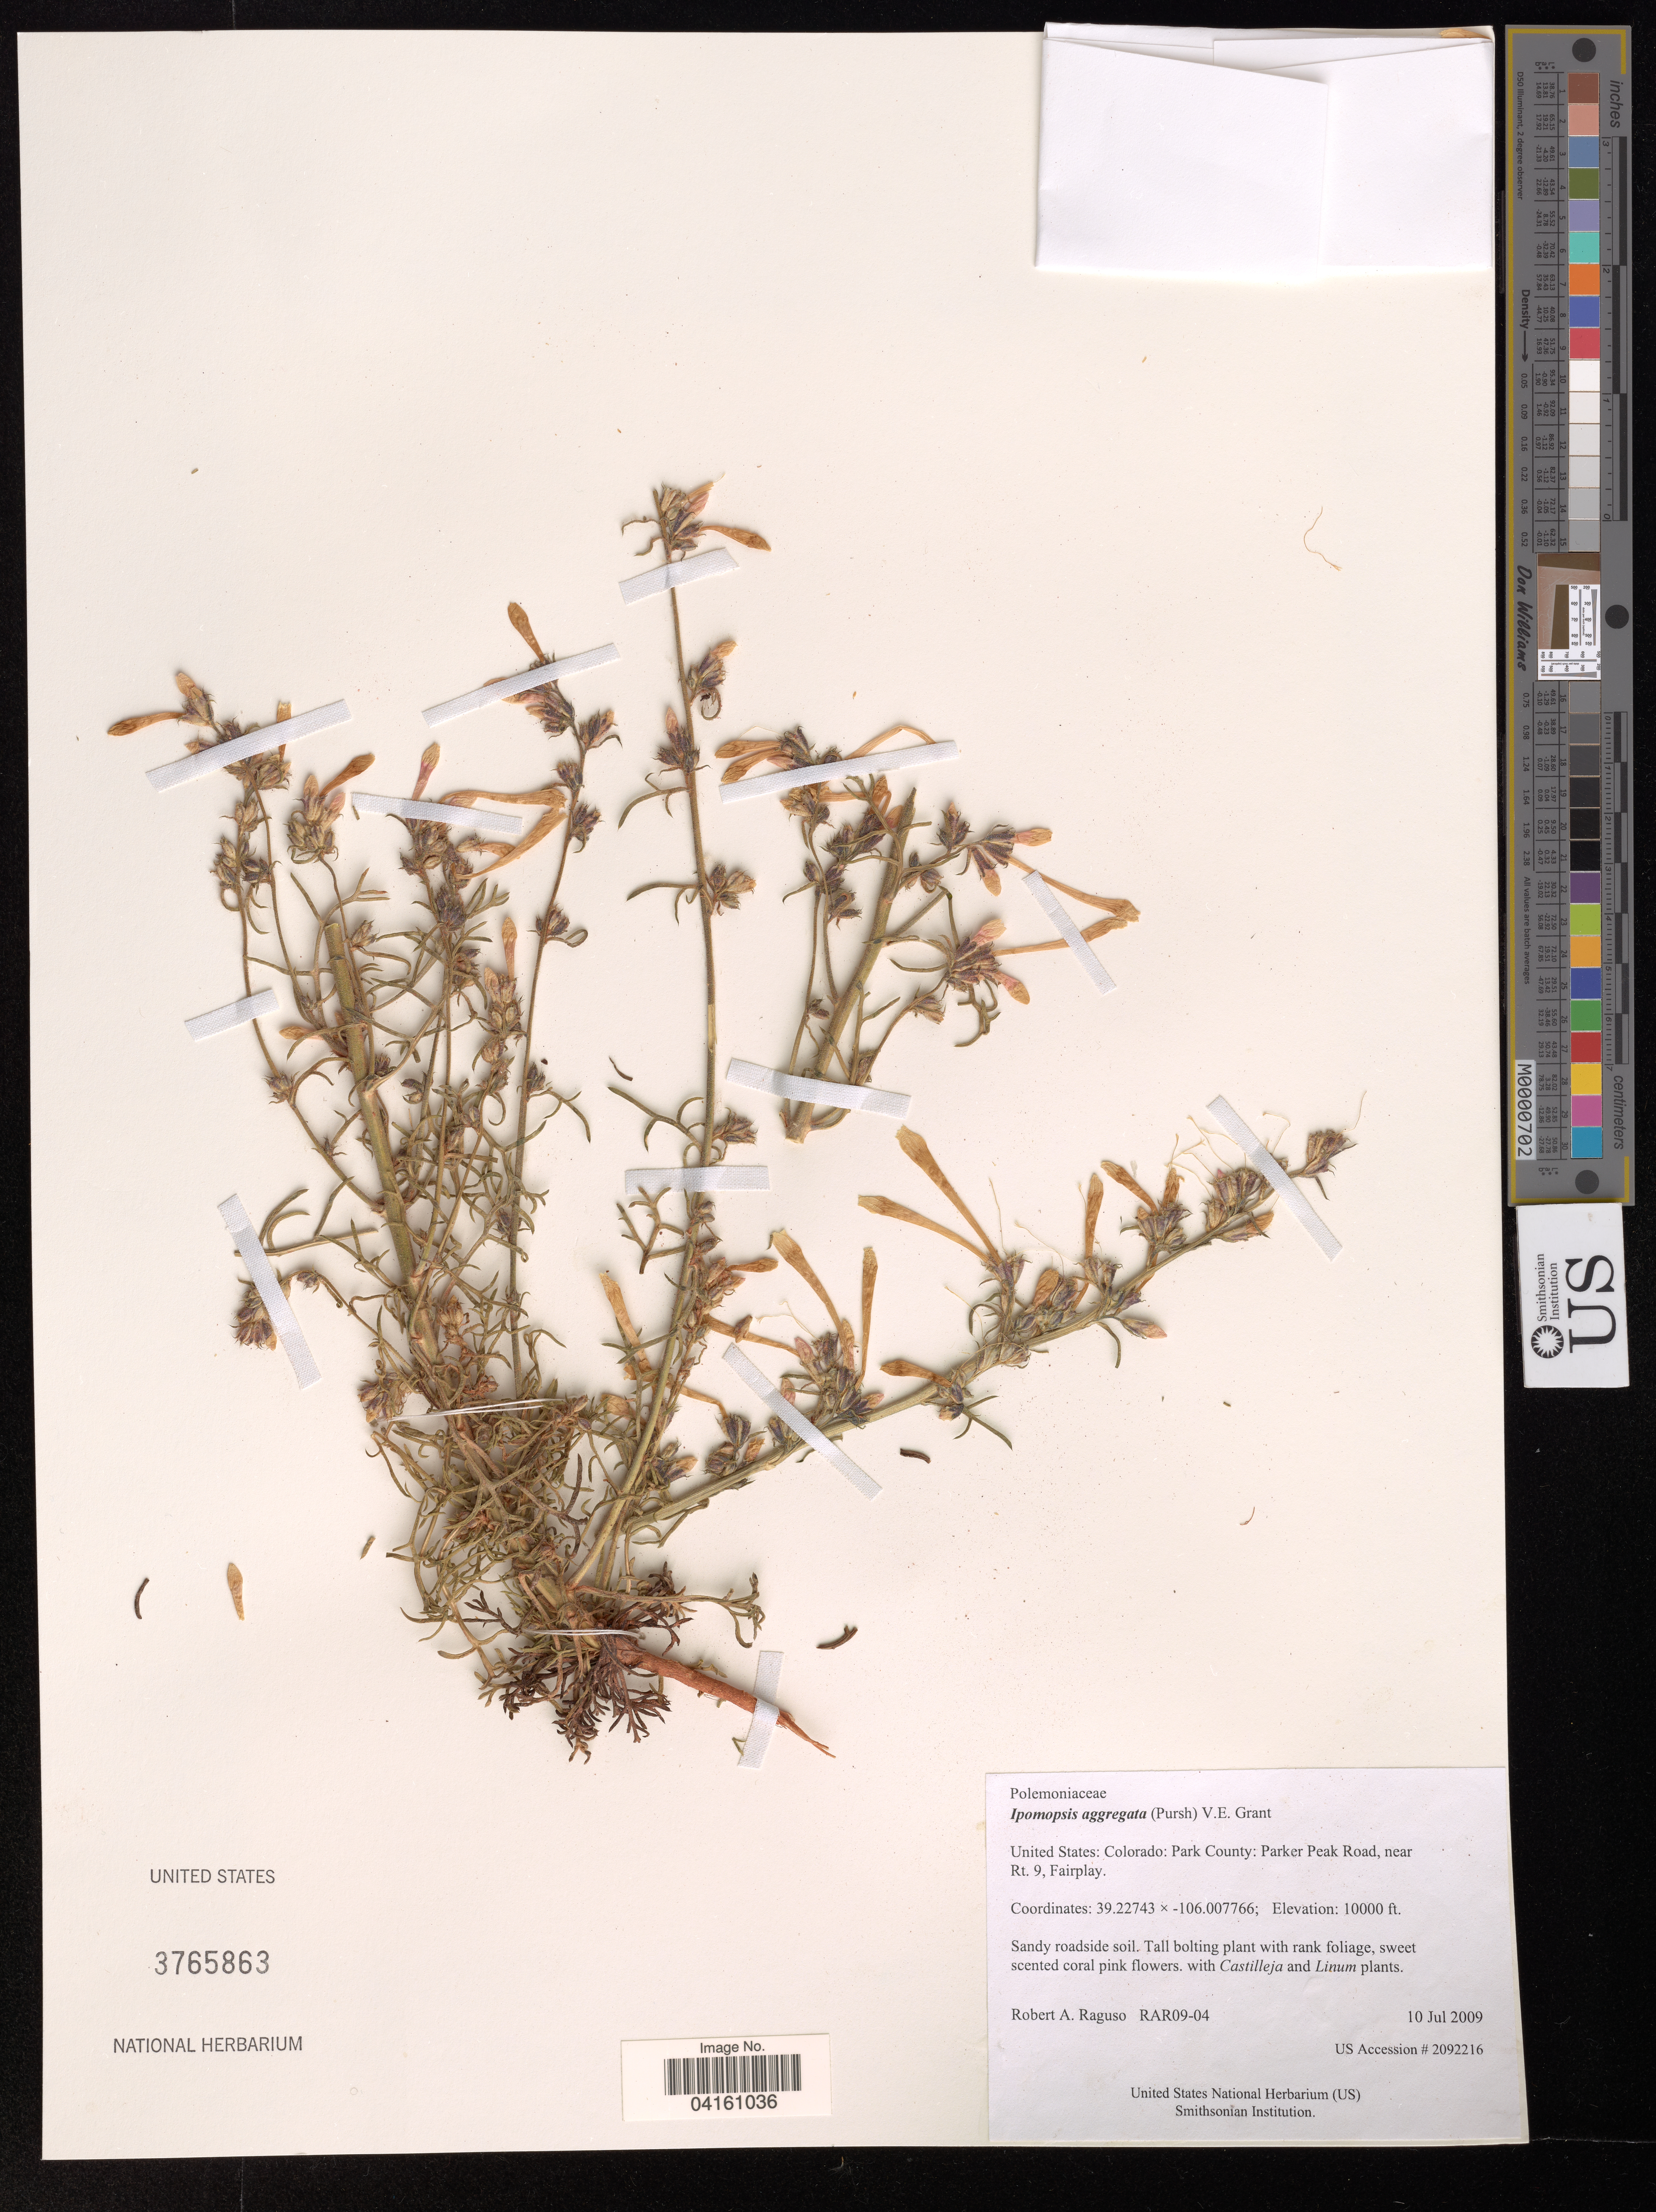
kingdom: Plantae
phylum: Tracheophyta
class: Magnoliopsida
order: Ericales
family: Polemoniaceae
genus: Ipomopsis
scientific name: Ipomopsis aggregata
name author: (Pursh) V.E. Grant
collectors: R. Raguso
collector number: RAR09-04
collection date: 2009-07-10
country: United States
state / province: Colorado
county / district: Park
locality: Parker Peak Road, near Rt. 9, Fairplay.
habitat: Sandy roadside soil.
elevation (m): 3048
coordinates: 39.22743, -106.007766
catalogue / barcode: US 3765863